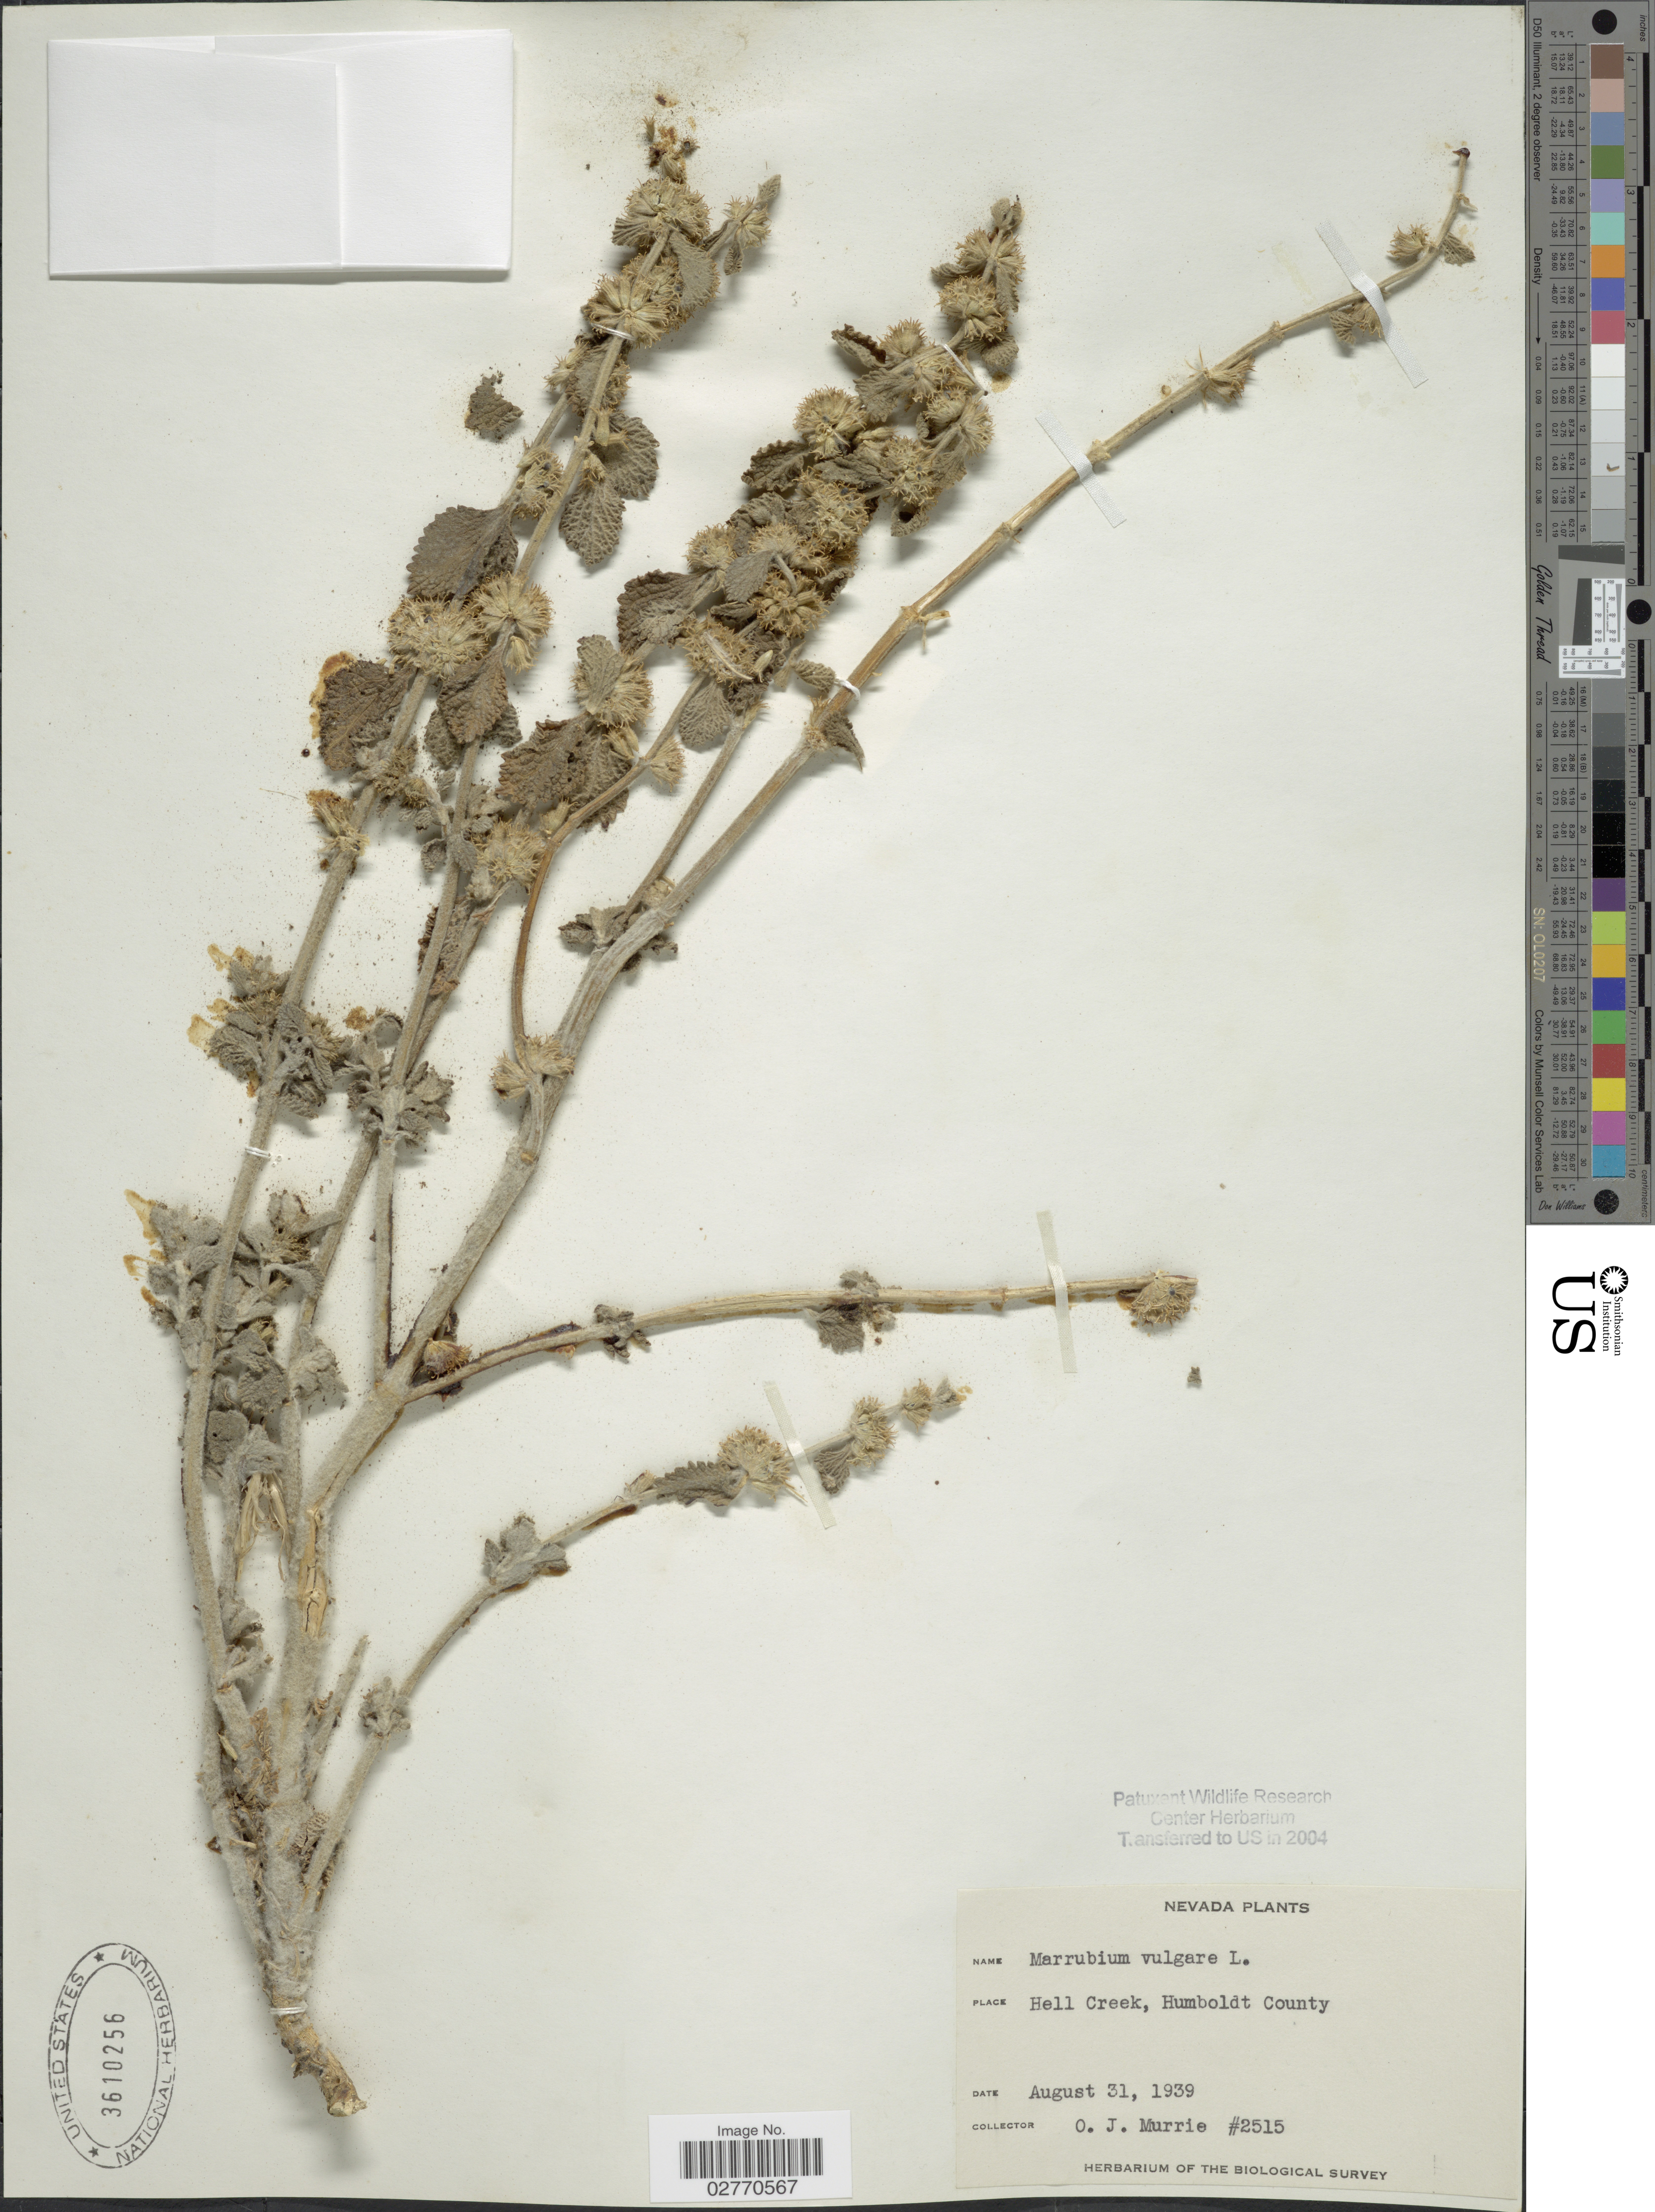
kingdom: Plantae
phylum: Tracheophyta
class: Magnoliopsida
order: Lamiales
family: Lamiaceae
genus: Marrubium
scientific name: Marrubium vulgare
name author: L.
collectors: O. Murrie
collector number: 2515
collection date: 1939-08-31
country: United States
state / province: Nevada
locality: Hell Creek, Humboldt County.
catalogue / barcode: US 3610256